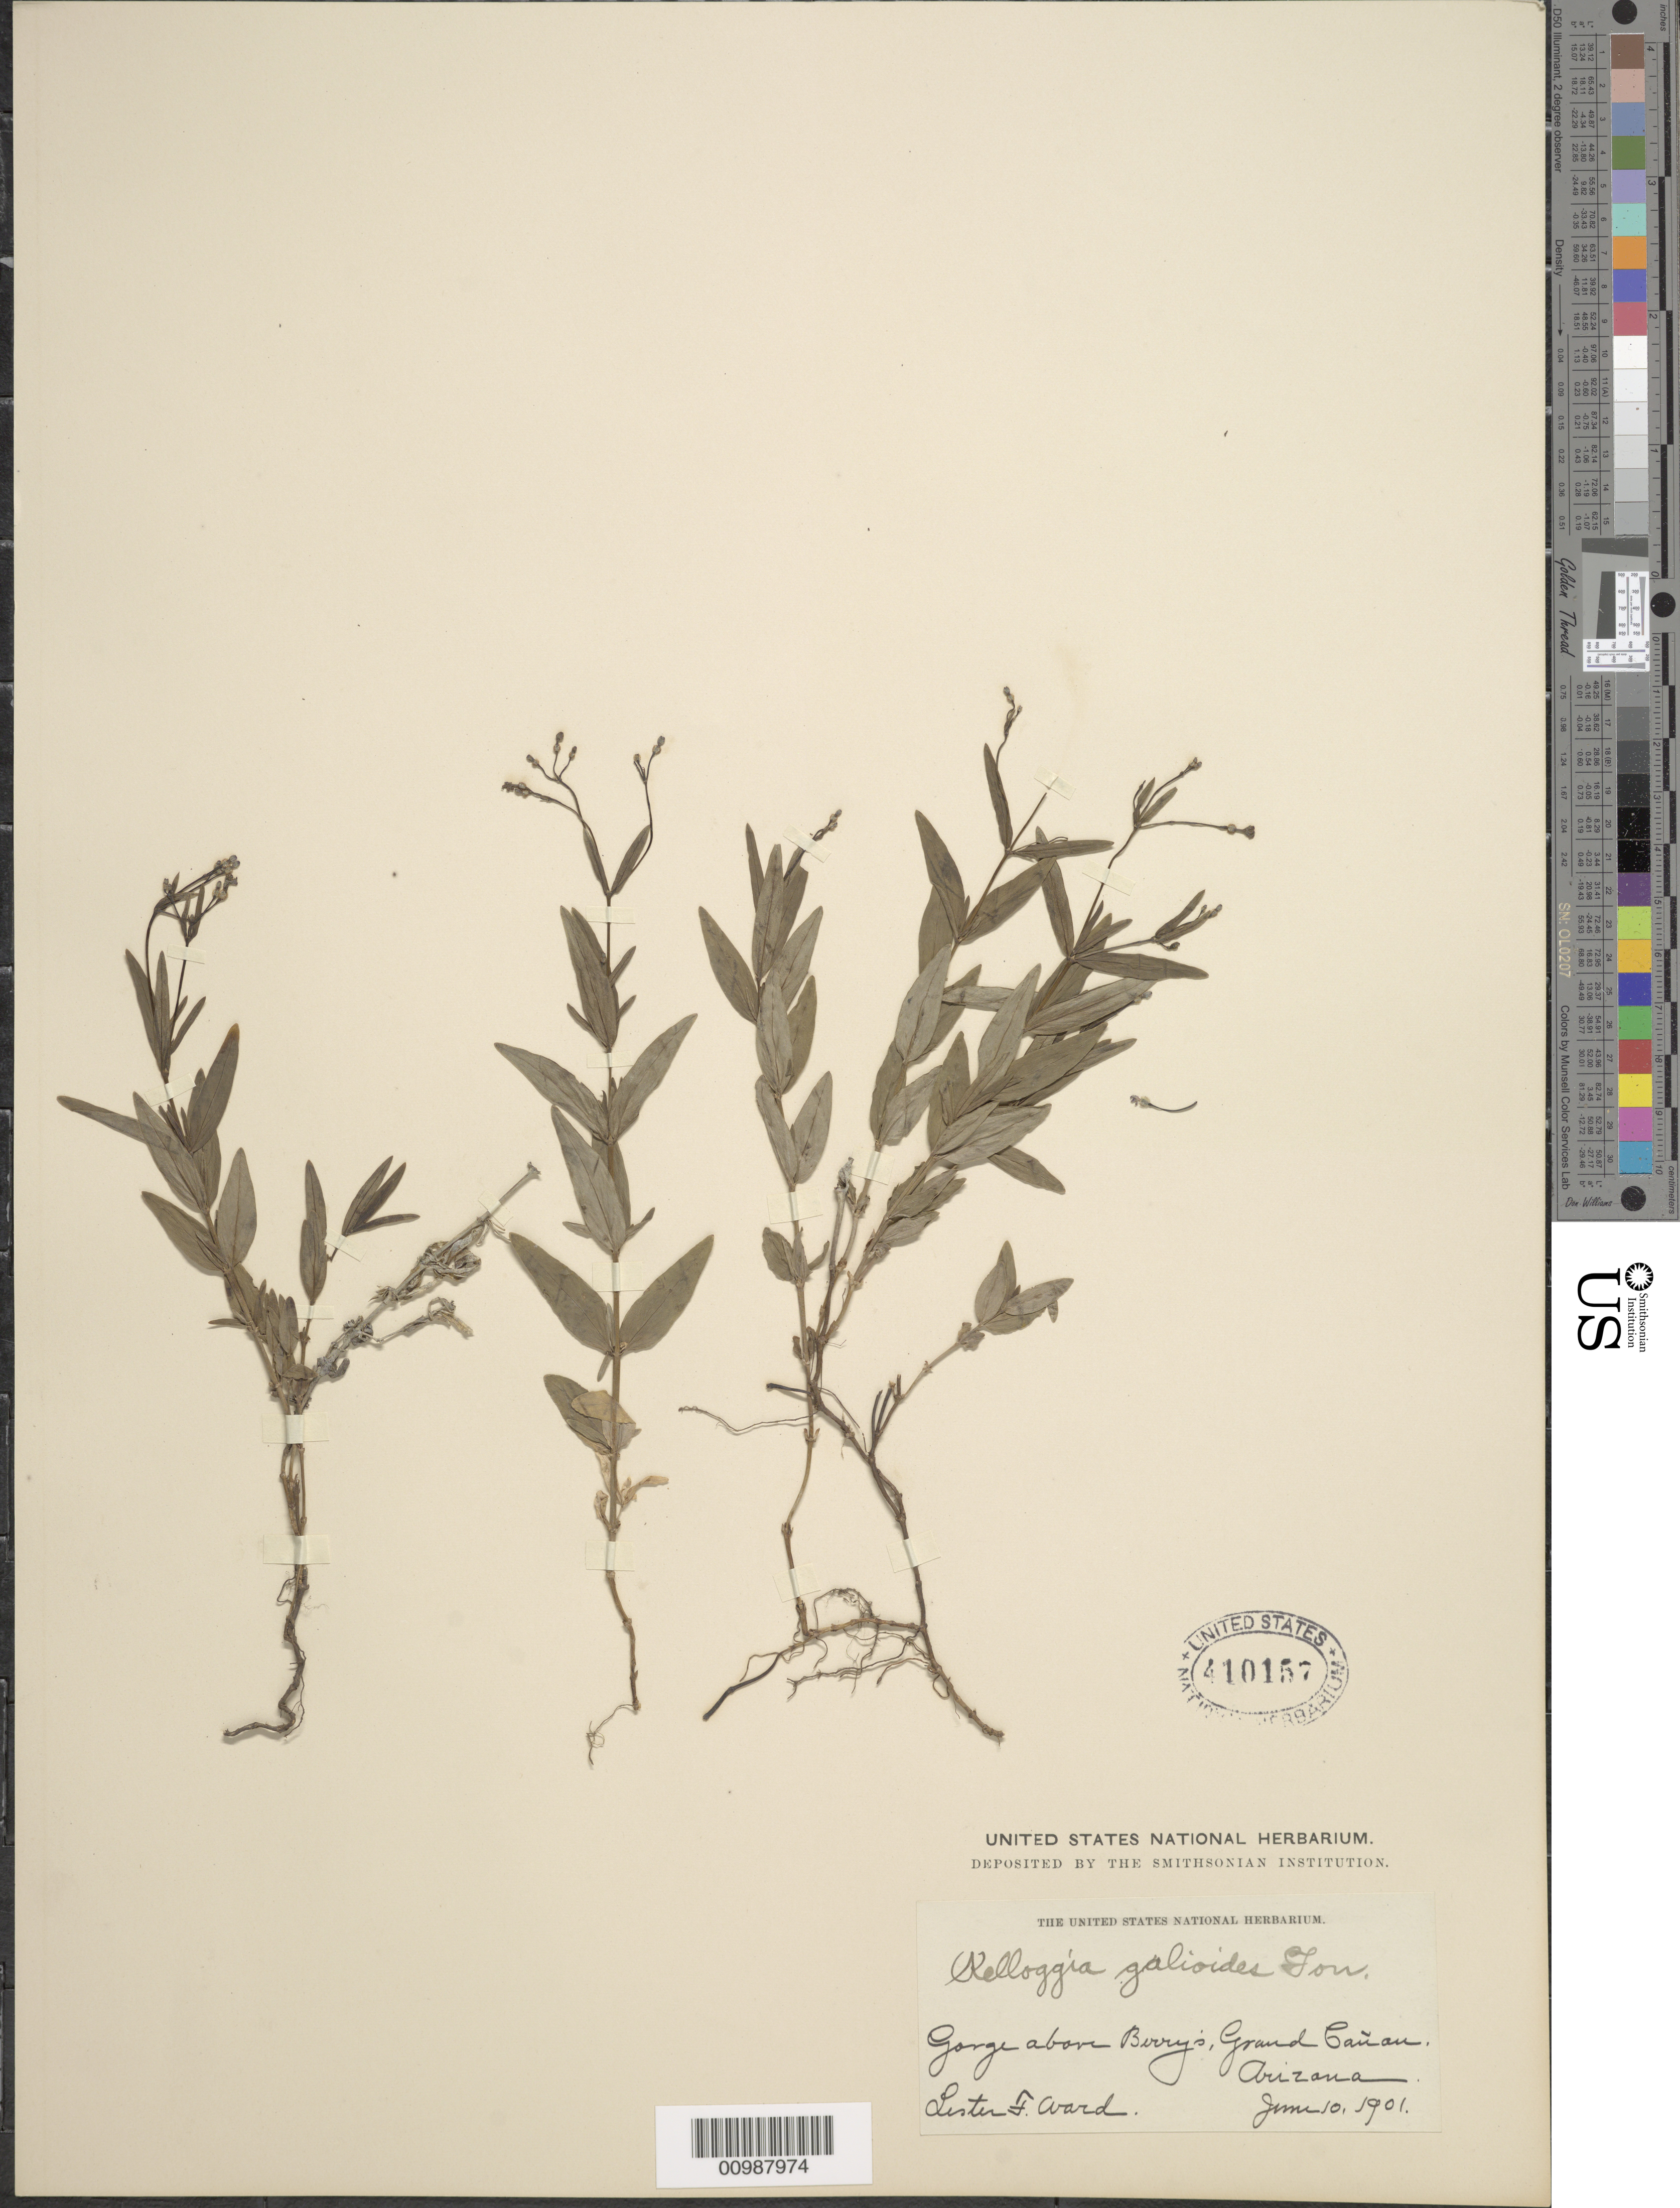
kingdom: Plantae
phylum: Tracheophyta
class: Magnoliopsida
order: Gentianales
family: Rubiaceae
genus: Kelloggia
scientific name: Kelloggia galioides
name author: Torr. in Wilkes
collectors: L. F. Ward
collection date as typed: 10 Jun 1901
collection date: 1901-06-10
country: United States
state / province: Arizona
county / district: Coconino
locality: Grand Canyon.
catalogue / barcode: US 410157